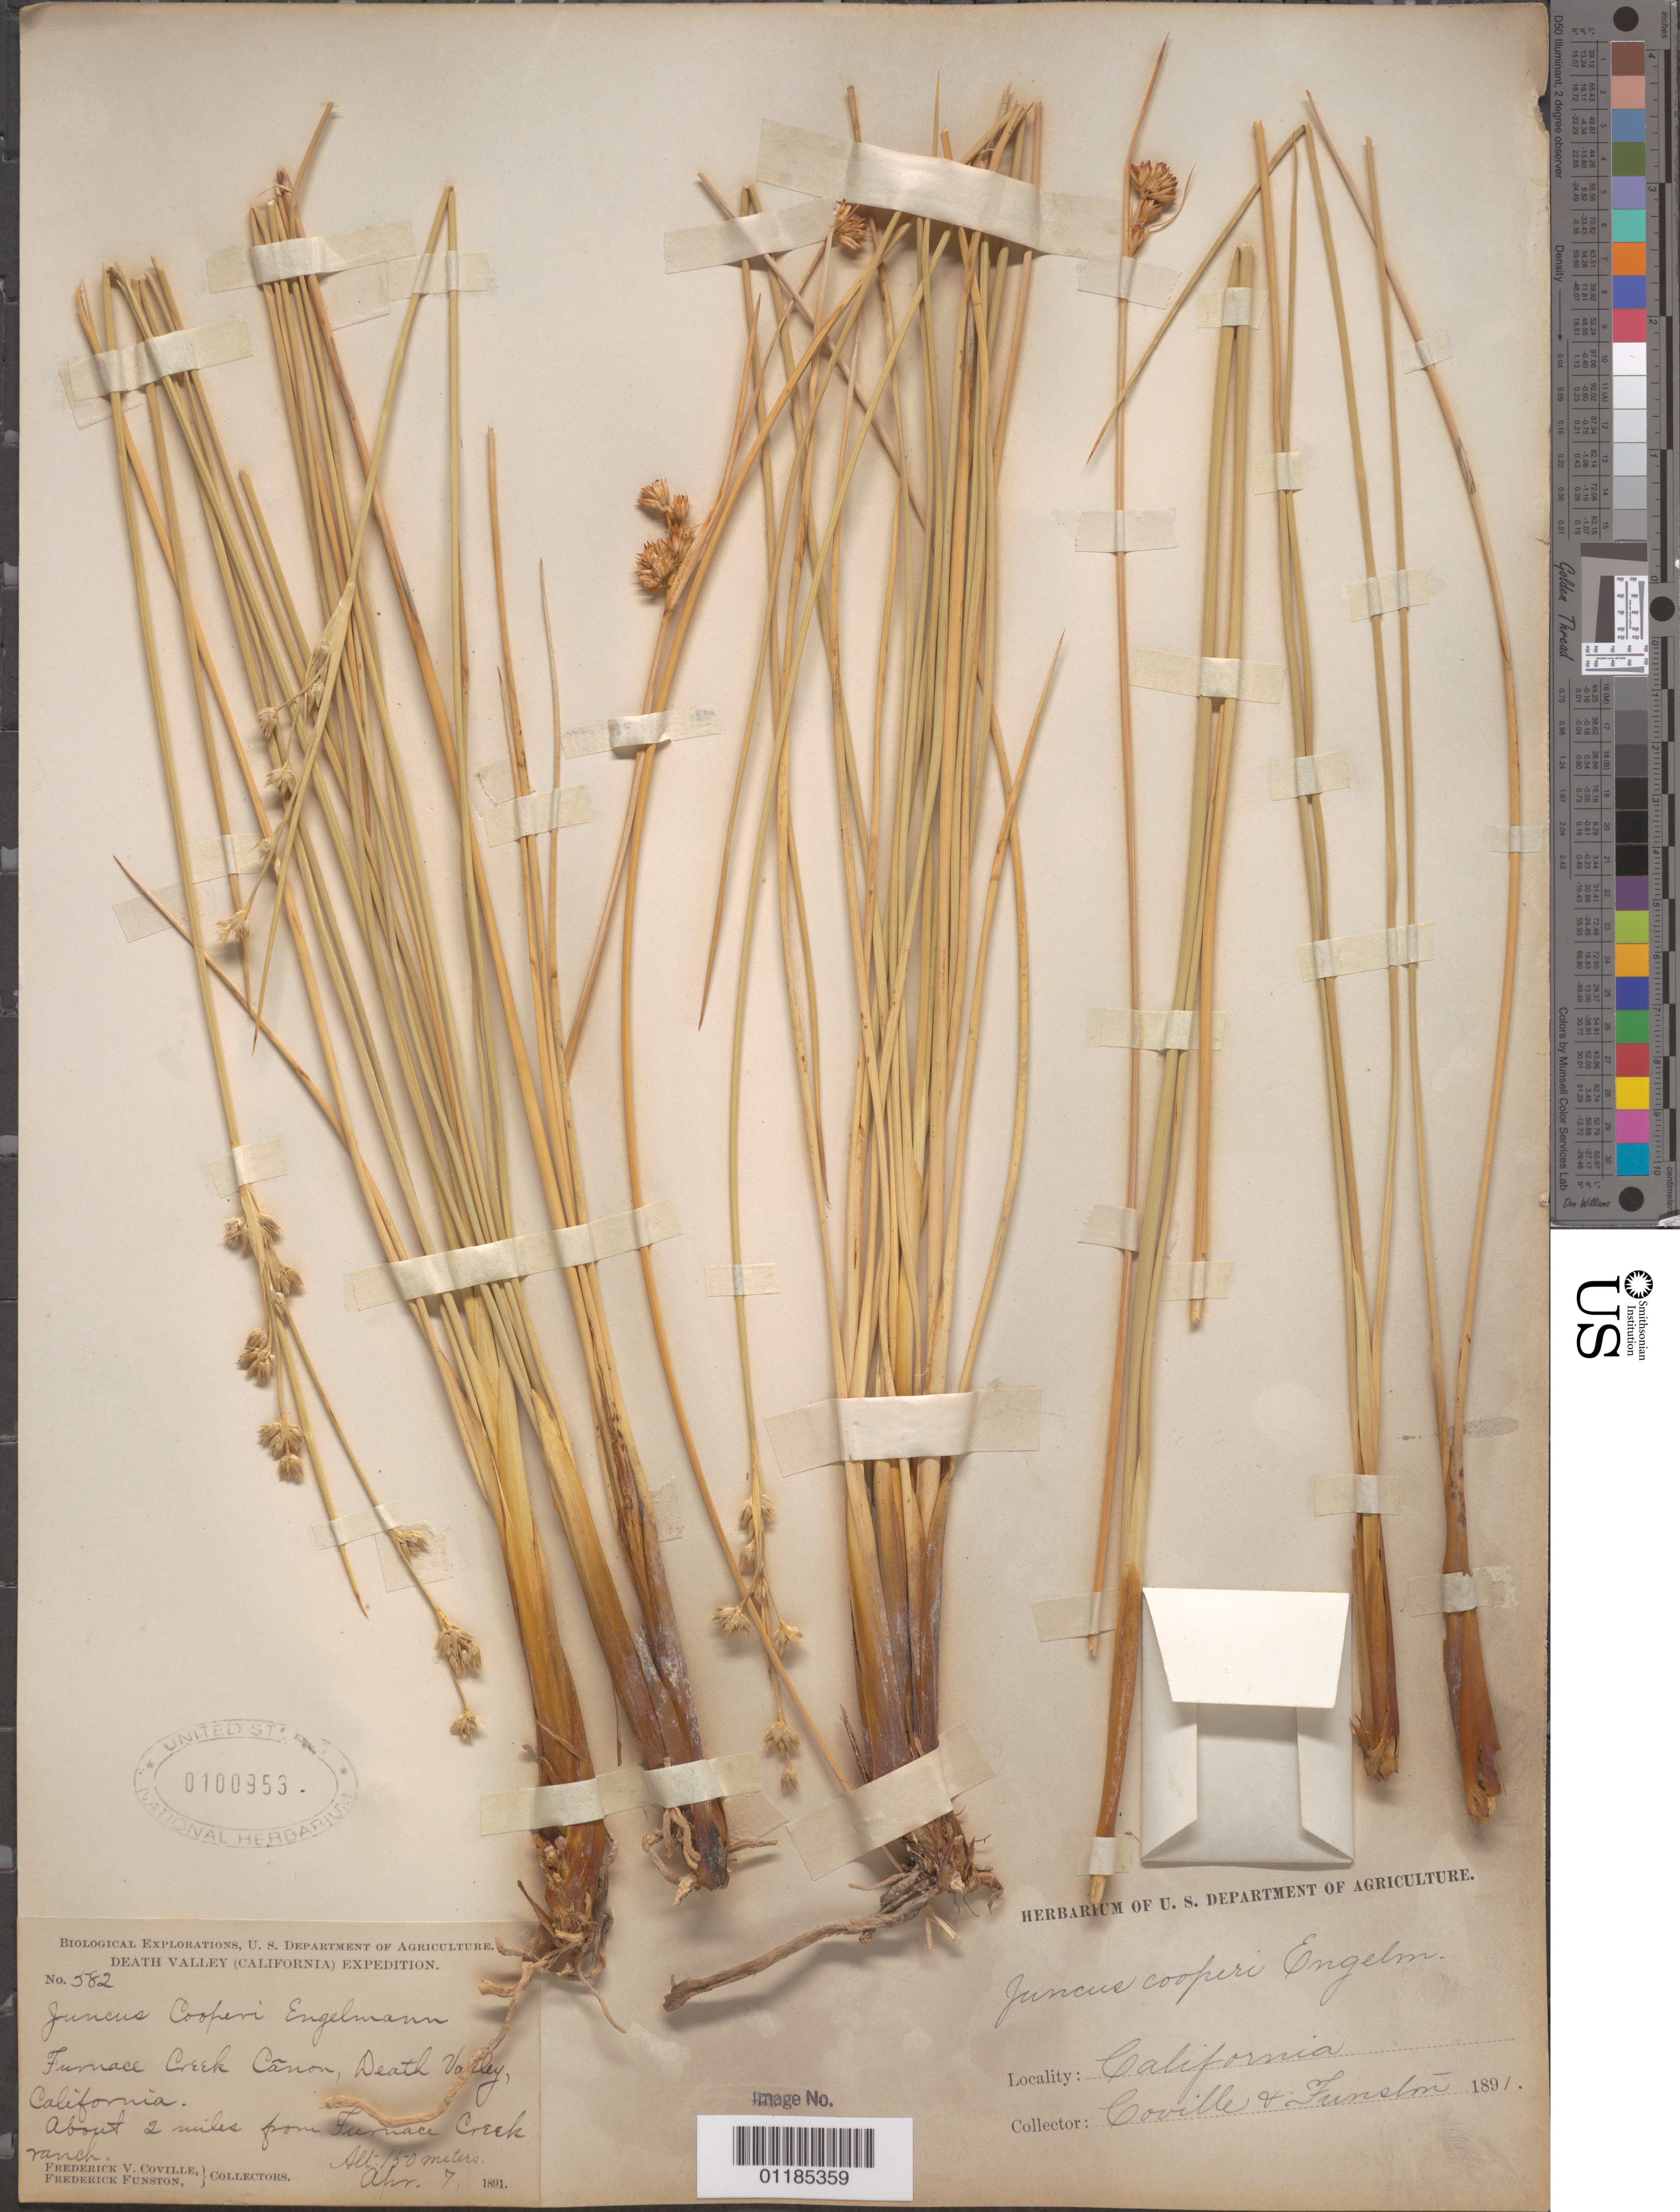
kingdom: Plantae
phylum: Tracheophyta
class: Liliopsida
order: Poales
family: Juncaceae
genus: Juncus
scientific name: Juncus cooperi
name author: Engelm.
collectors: F. V. Coville & F. Funston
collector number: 582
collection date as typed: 07 Apr 1891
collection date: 1891-04-07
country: United States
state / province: California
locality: Furnace Creek Canyon. Death Valley. About 2 miles from Furnace Creek.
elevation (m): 150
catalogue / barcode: US 100953